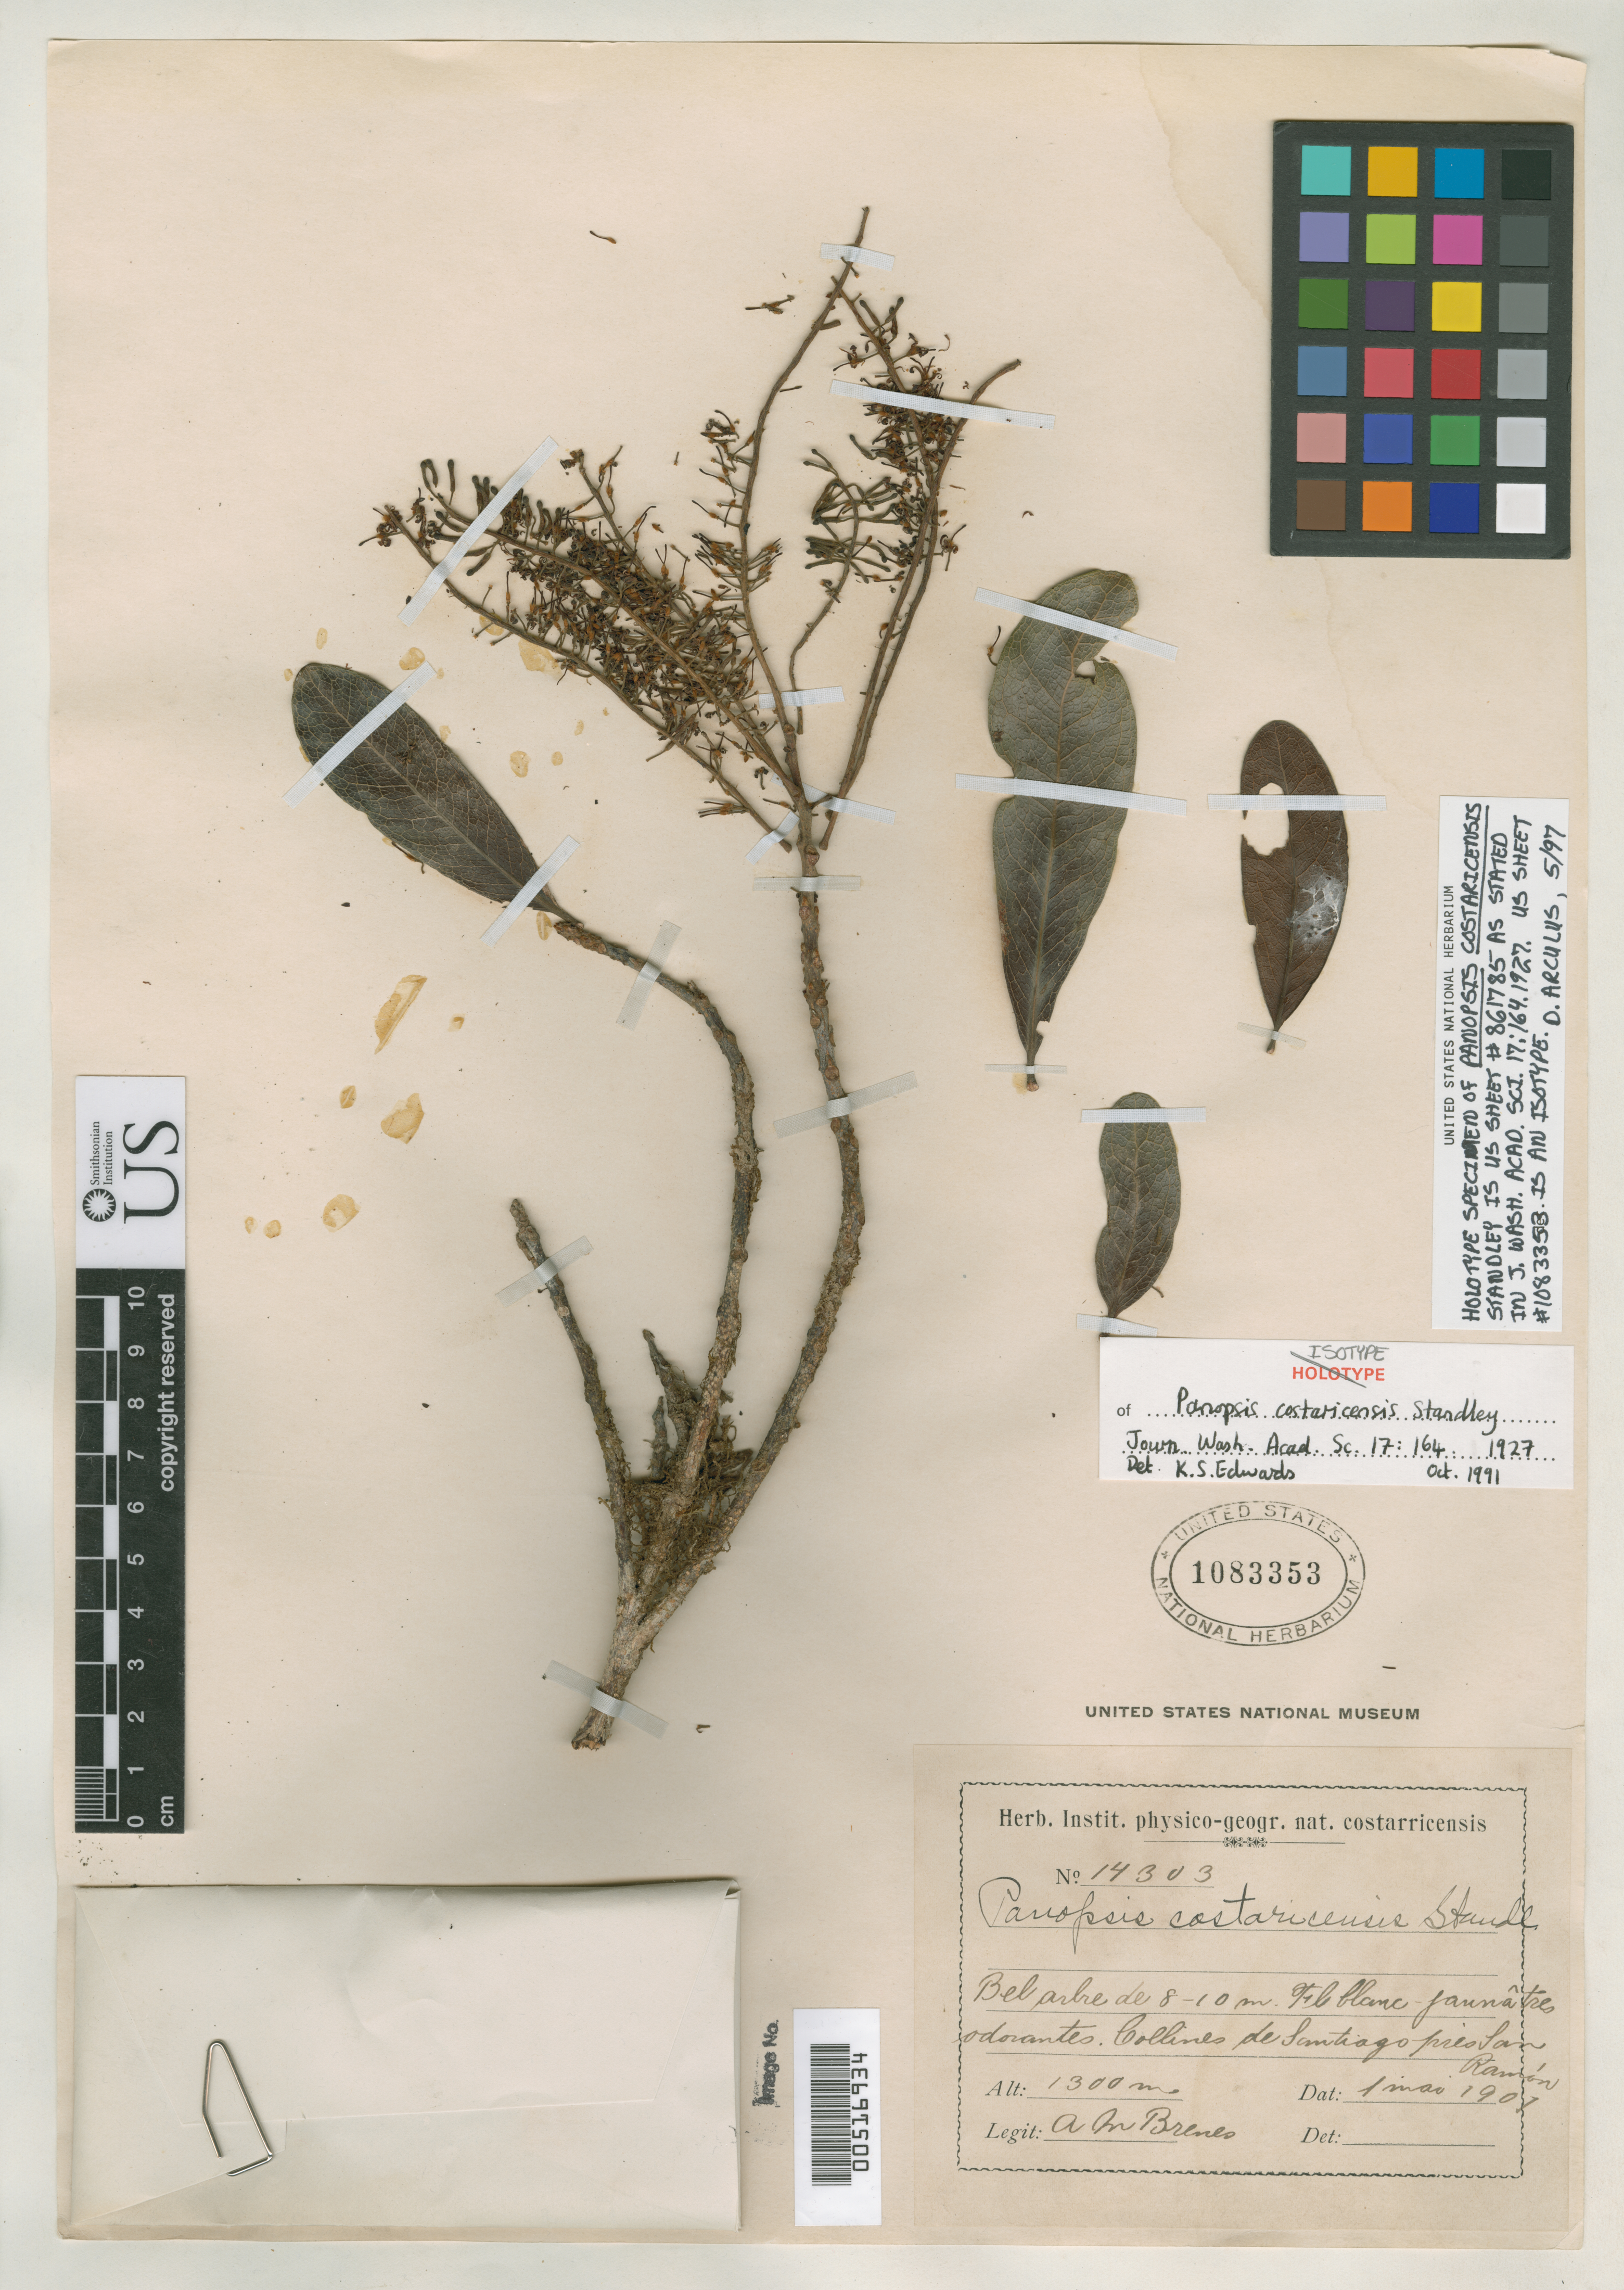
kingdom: Plantae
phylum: Tracheophyta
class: Magnoliopsida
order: Proteales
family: Proteaceae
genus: Panopsis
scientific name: Panopsis costaricensis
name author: Standl.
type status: Isotype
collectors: A. Brenes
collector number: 14303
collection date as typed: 01 May 1901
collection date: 1901-05-01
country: Costa Rica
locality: Collines de Santiago, near San Ramón.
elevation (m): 1300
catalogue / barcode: US 1083353